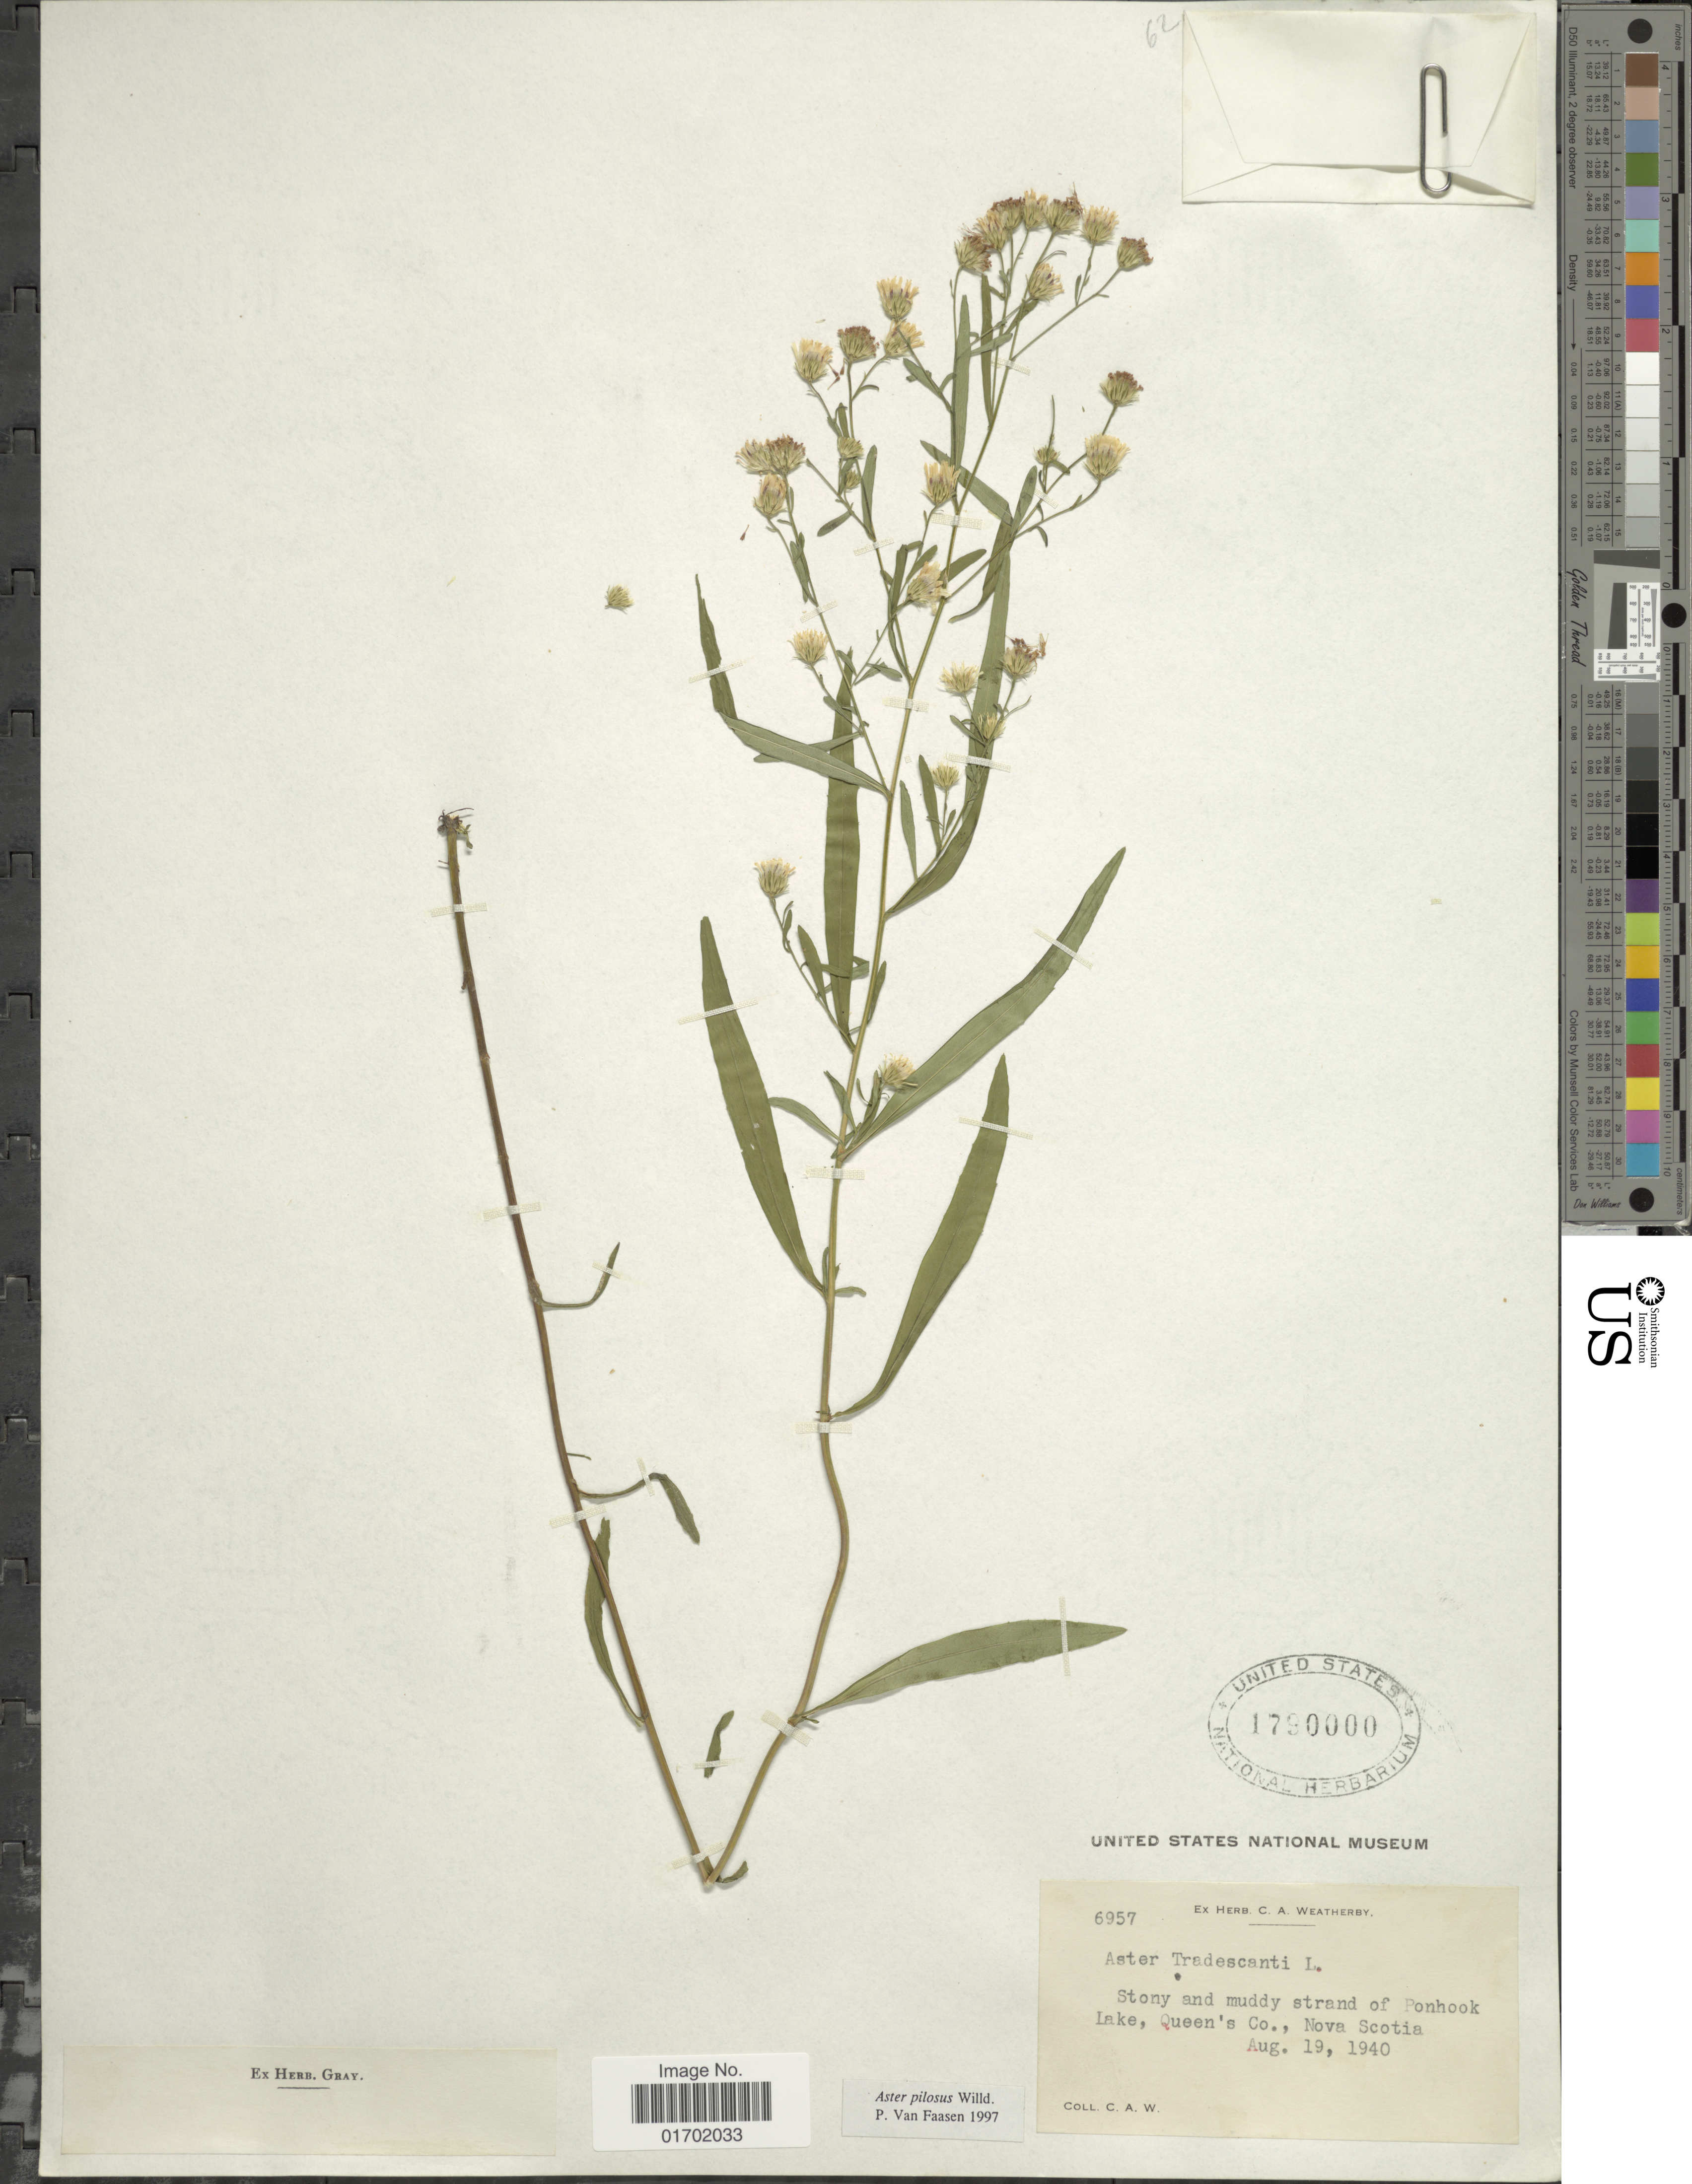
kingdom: Plantae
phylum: Tracheophyta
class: Magnoliopsida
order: Asterales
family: Asteraceae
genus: Symphyotrichum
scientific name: Symphyotrichum pilosum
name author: (Willd.) G.L. Nesom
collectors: C. A. Weatherby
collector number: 6957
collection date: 1940-08-19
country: Canada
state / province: Nova Scotia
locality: Strand of Ponhook Lake, Queen's Co.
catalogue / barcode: US 1790000